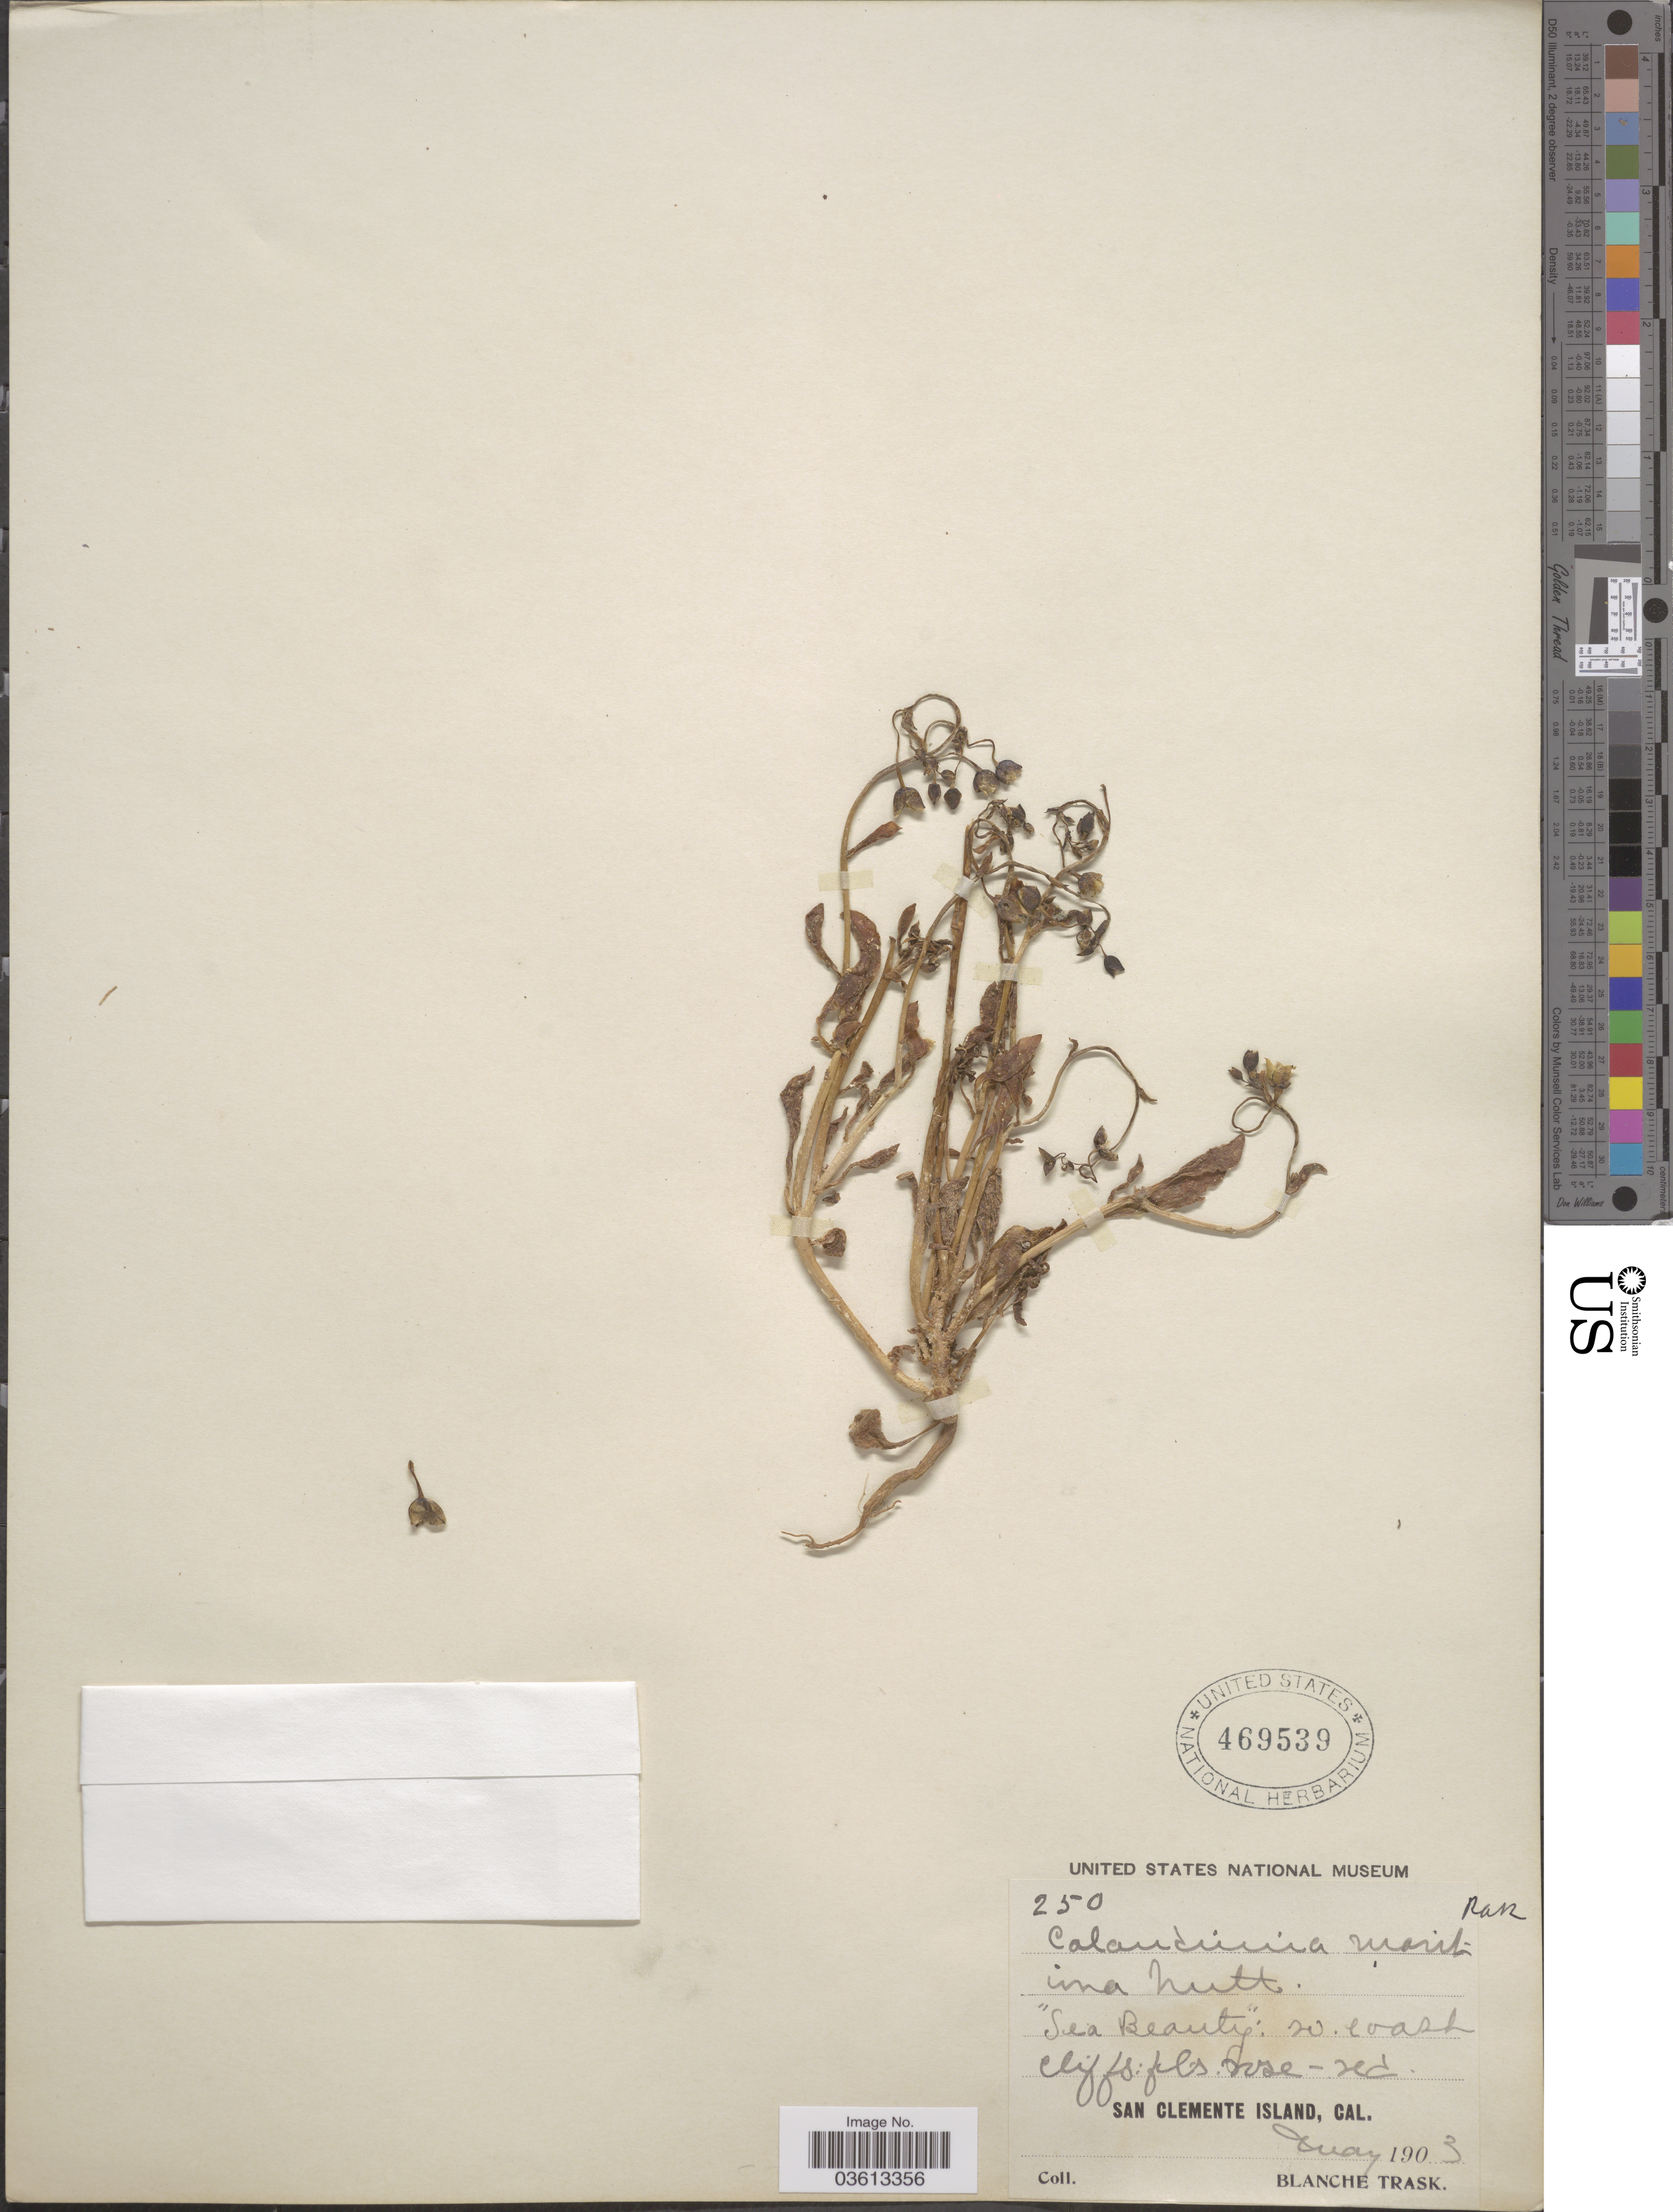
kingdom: Plantae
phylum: Tracheophyta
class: Magnoliopsida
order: Caryophyllales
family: Montiaceae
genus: Cistanthe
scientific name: Cistanthe maritima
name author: (Nutt.) Carolin ex Hershk.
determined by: Strong, Mark T., (BOT), Smithsonian Institution - National Museum of Natural History (UNITED STATES)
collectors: B. Trask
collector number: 250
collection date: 1903-05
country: United States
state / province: California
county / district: Los Angeles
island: San Clemente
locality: So. coast cliffs. San Clemente Island.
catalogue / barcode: US 469539